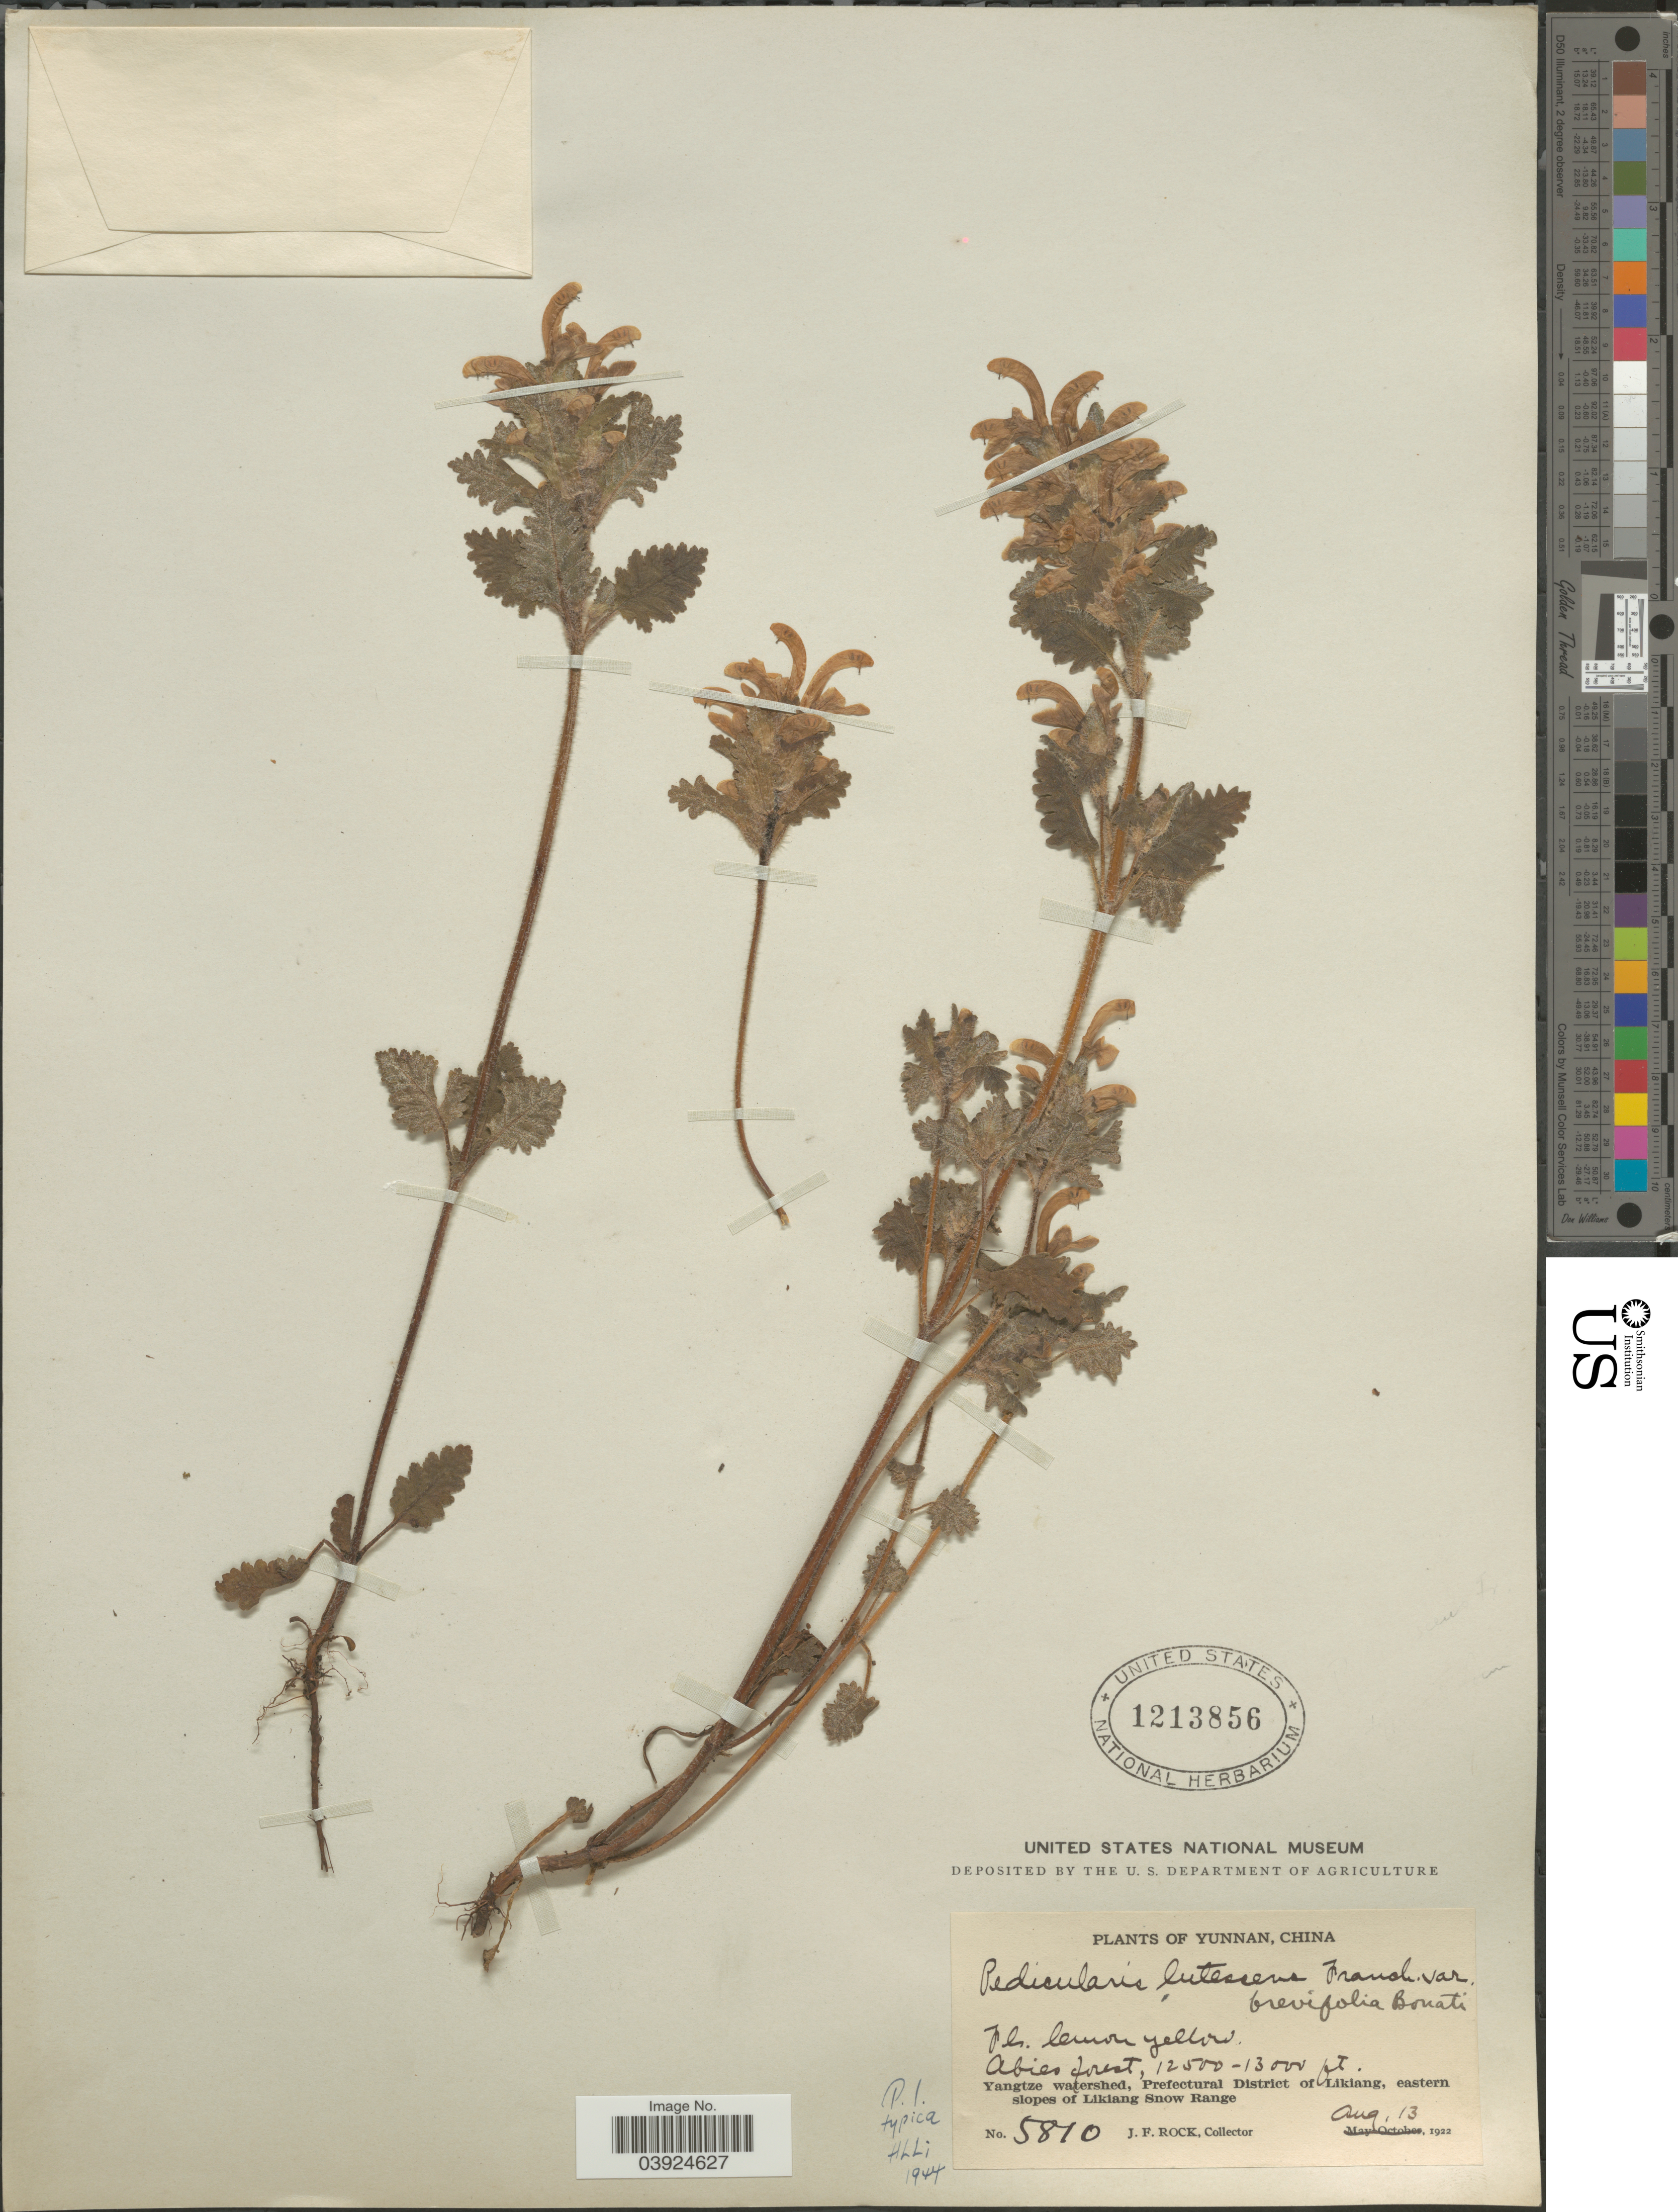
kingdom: Plantae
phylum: Tracheophyta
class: Magnoliopsida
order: Lamiales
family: Orobanchaceae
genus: Pedicularis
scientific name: Pedicularis lutescens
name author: Franch. & Maxim.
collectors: J. Rock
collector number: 5810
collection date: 1922-08-13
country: China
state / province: Yunnan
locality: Yangtze watershed, Prefectural District of Likiang, eastern slopes of Likiang Snow Range.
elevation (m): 3810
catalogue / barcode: US 1213856